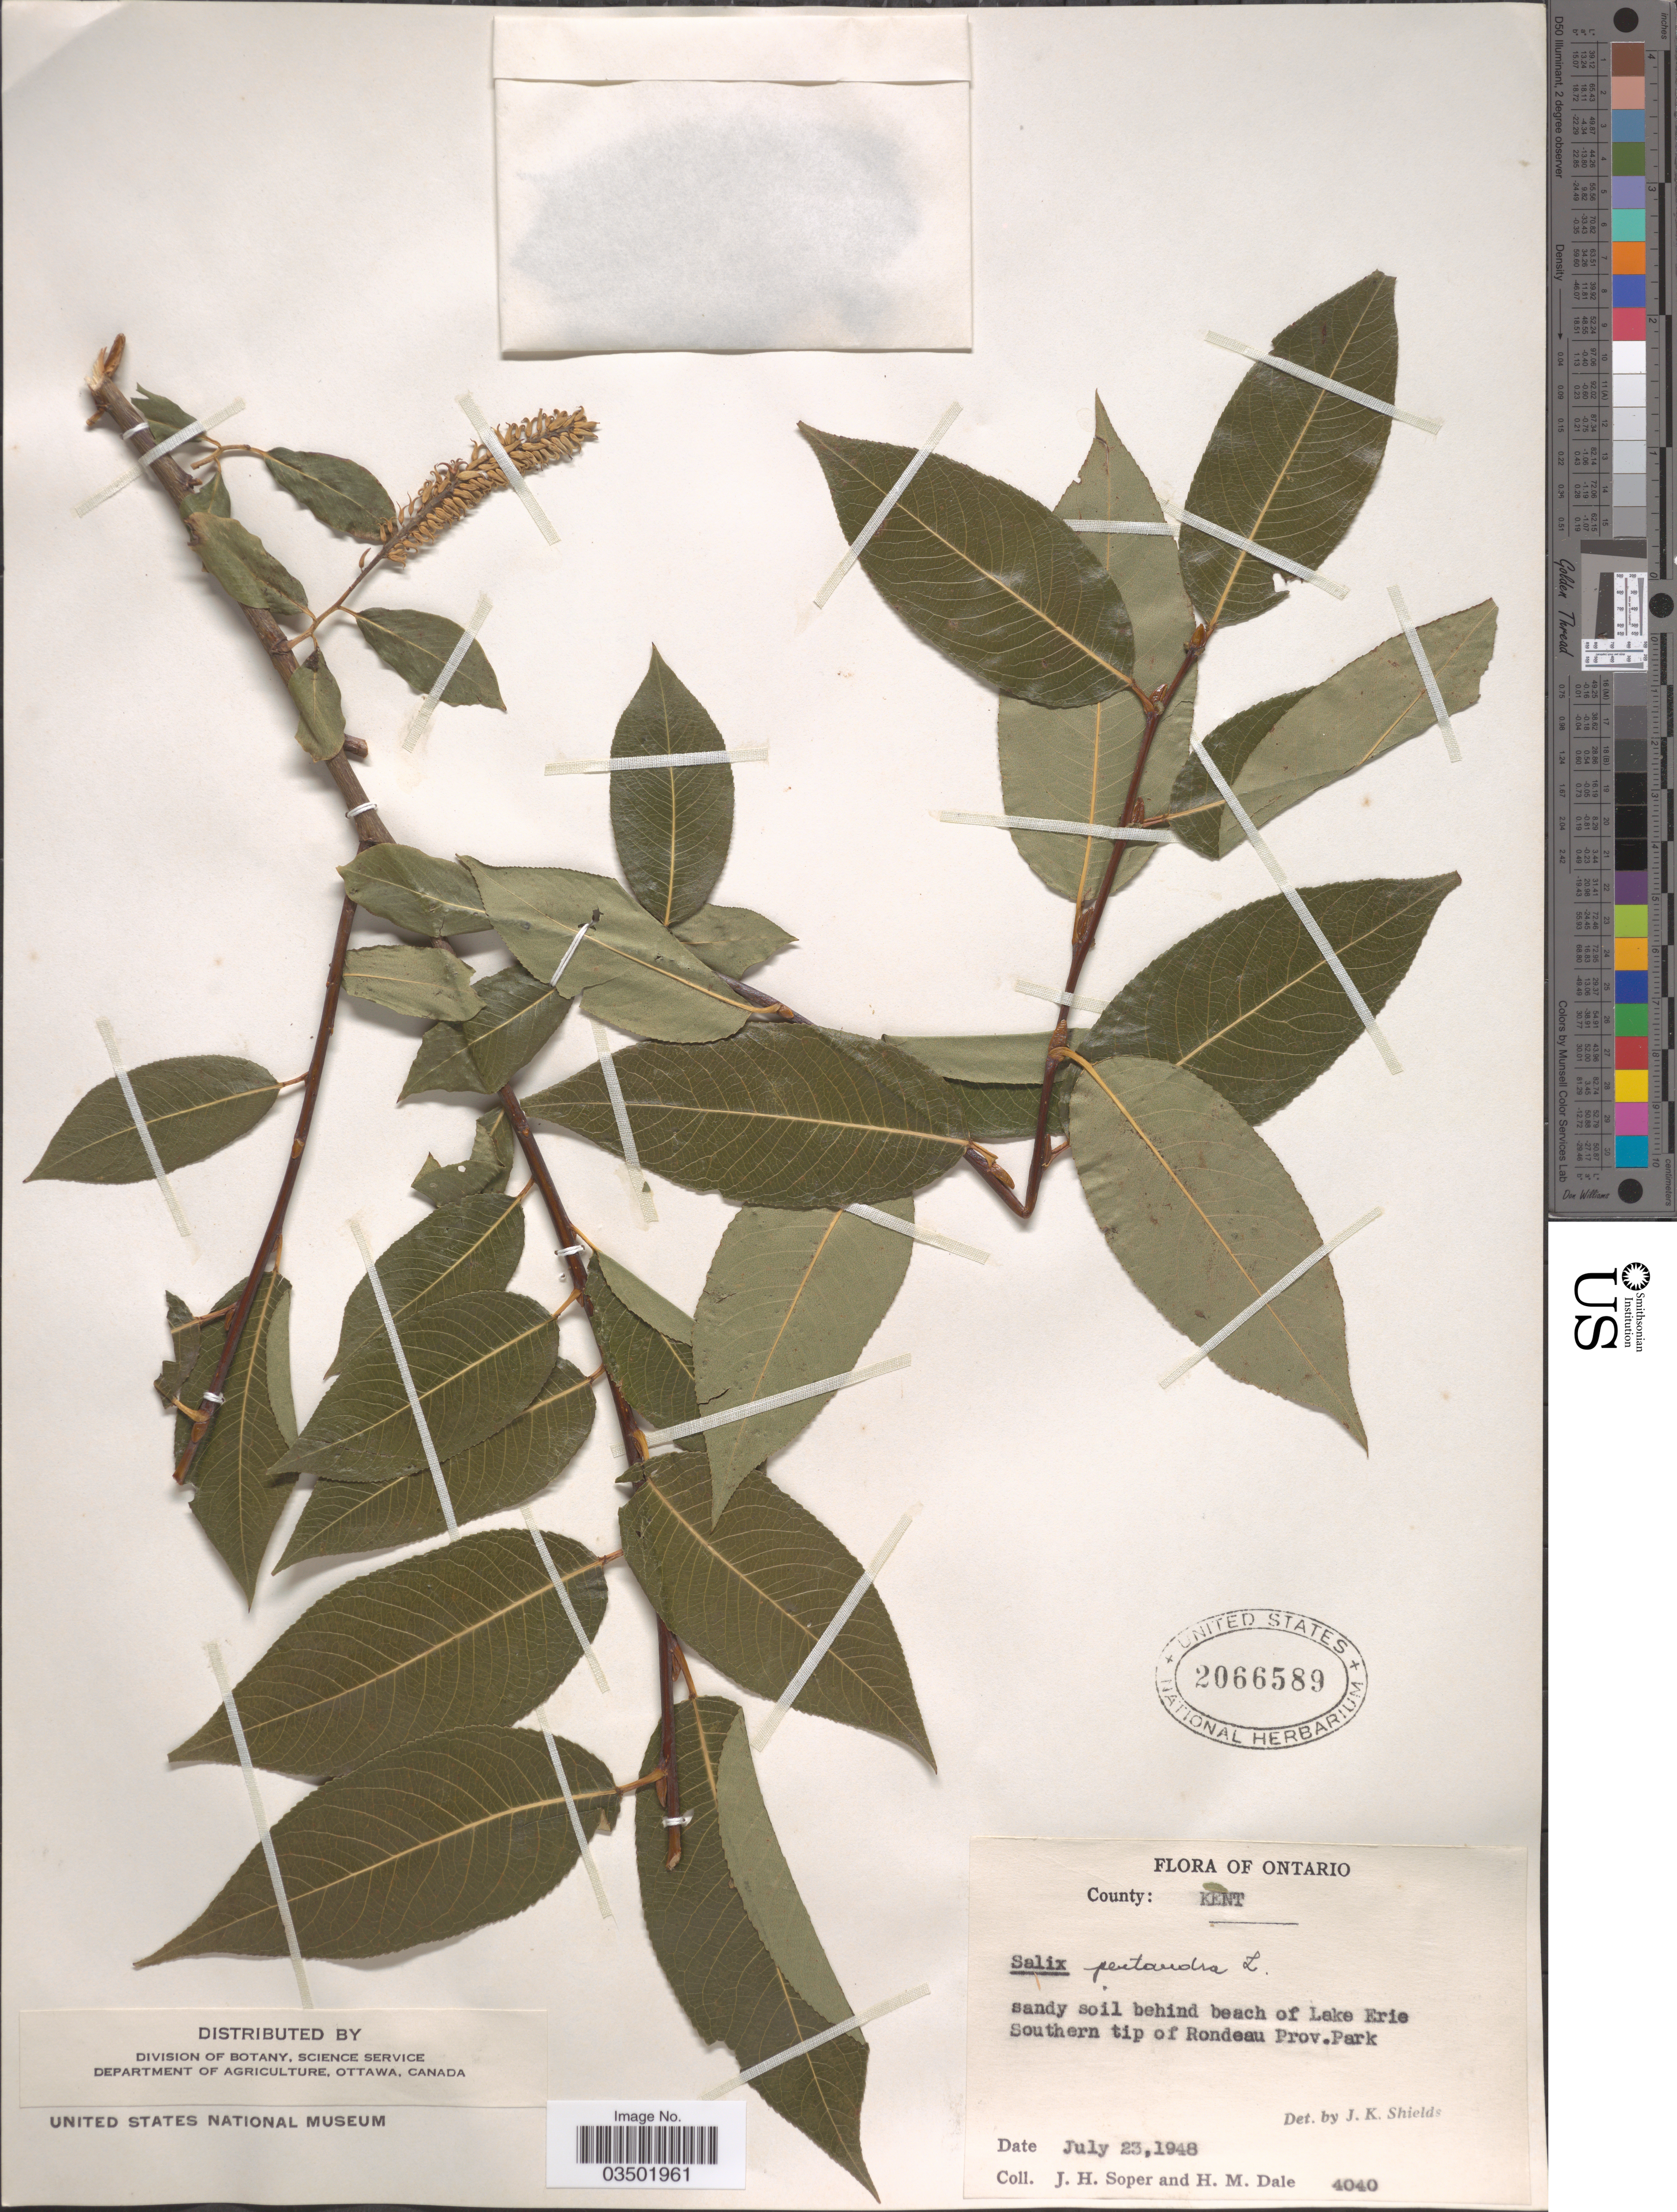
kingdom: Plantae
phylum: Tracheophyta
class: Magnoliopsida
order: Malpighiales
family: Salicaceae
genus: Salix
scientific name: Salix pentandra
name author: L.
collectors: J. H. Soper & H. M. Dale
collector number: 4040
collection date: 1948-07-23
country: Canada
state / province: Ontario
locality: County: Kent, sandy soil behind beach of Lake Erie Southern tip of Rondeau Prov. Park.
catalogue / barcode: US 2066589